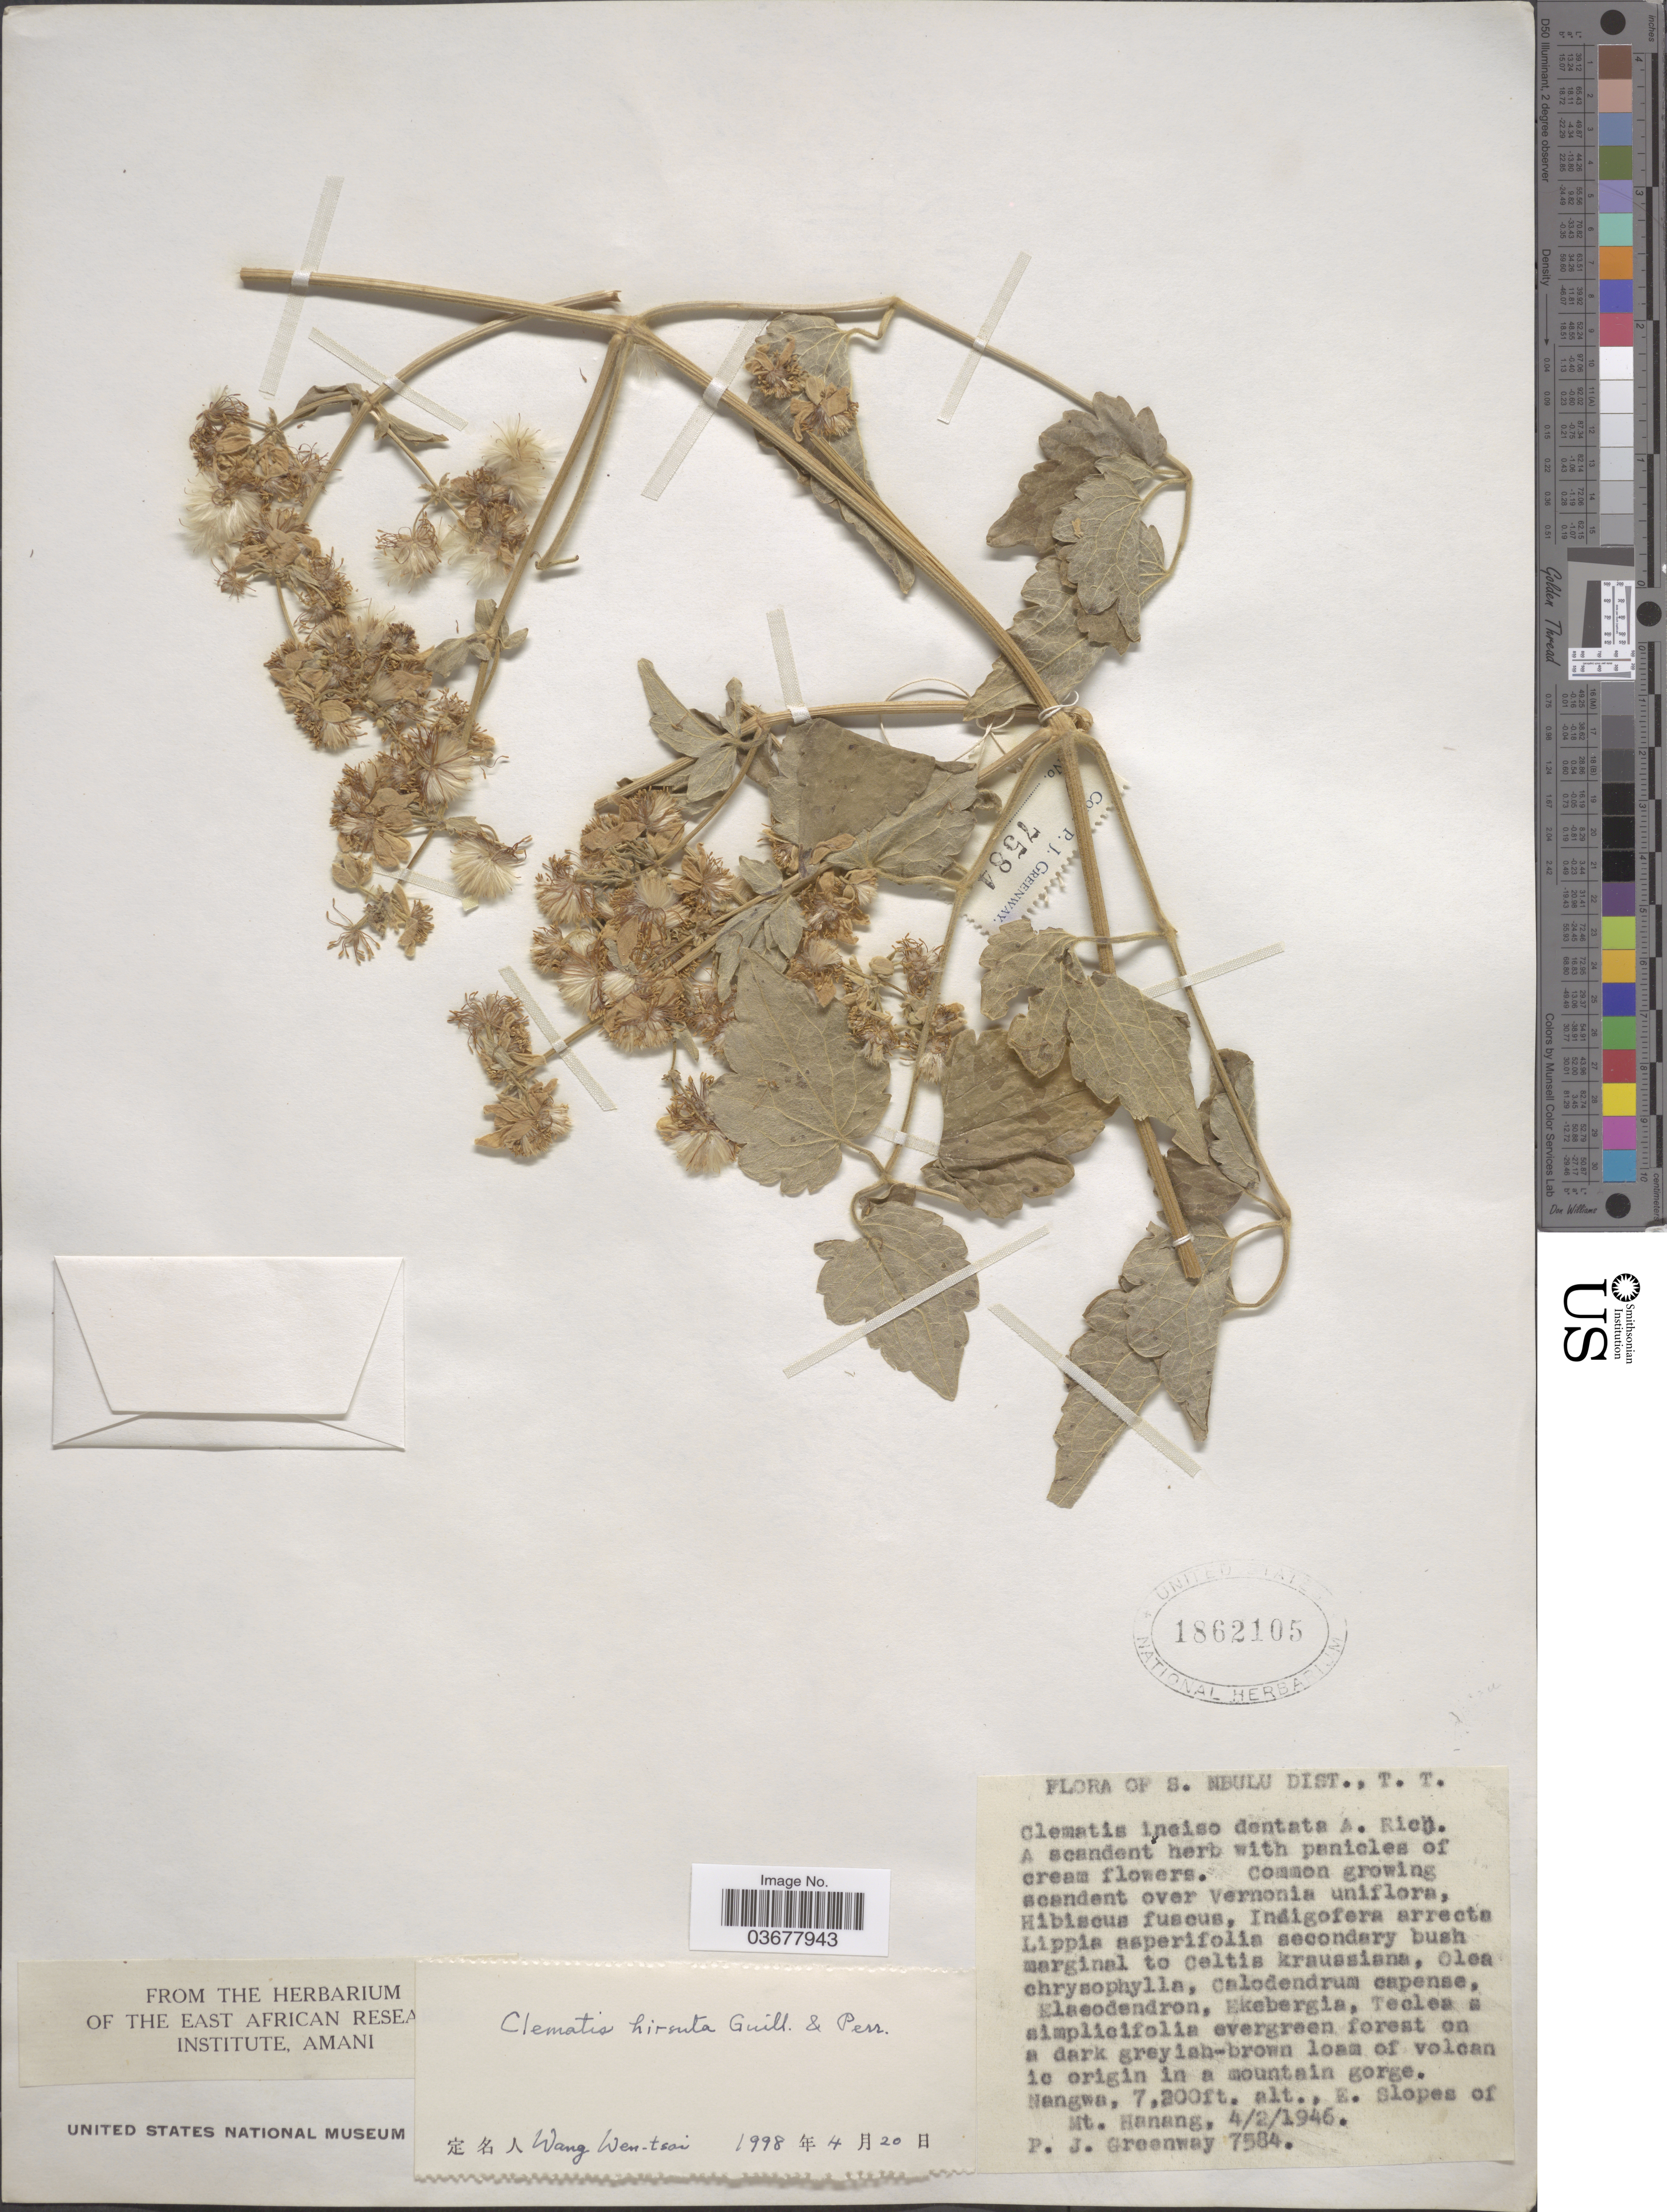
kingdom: Plantae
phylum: Tracheophyta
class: Magnoliopsida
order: Ranunculales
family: Ranunculaceae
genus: Clematis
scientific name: Clematis hirsuta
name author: Guill. & Perr.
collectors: P. J. Greenway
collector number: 7584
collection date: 1946-02-04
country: Tanzania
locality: S. Mbulu Dist., T. T. Nanga, E. slopes of Mt. Hanang.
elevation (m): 2195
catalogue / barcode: US 1862105